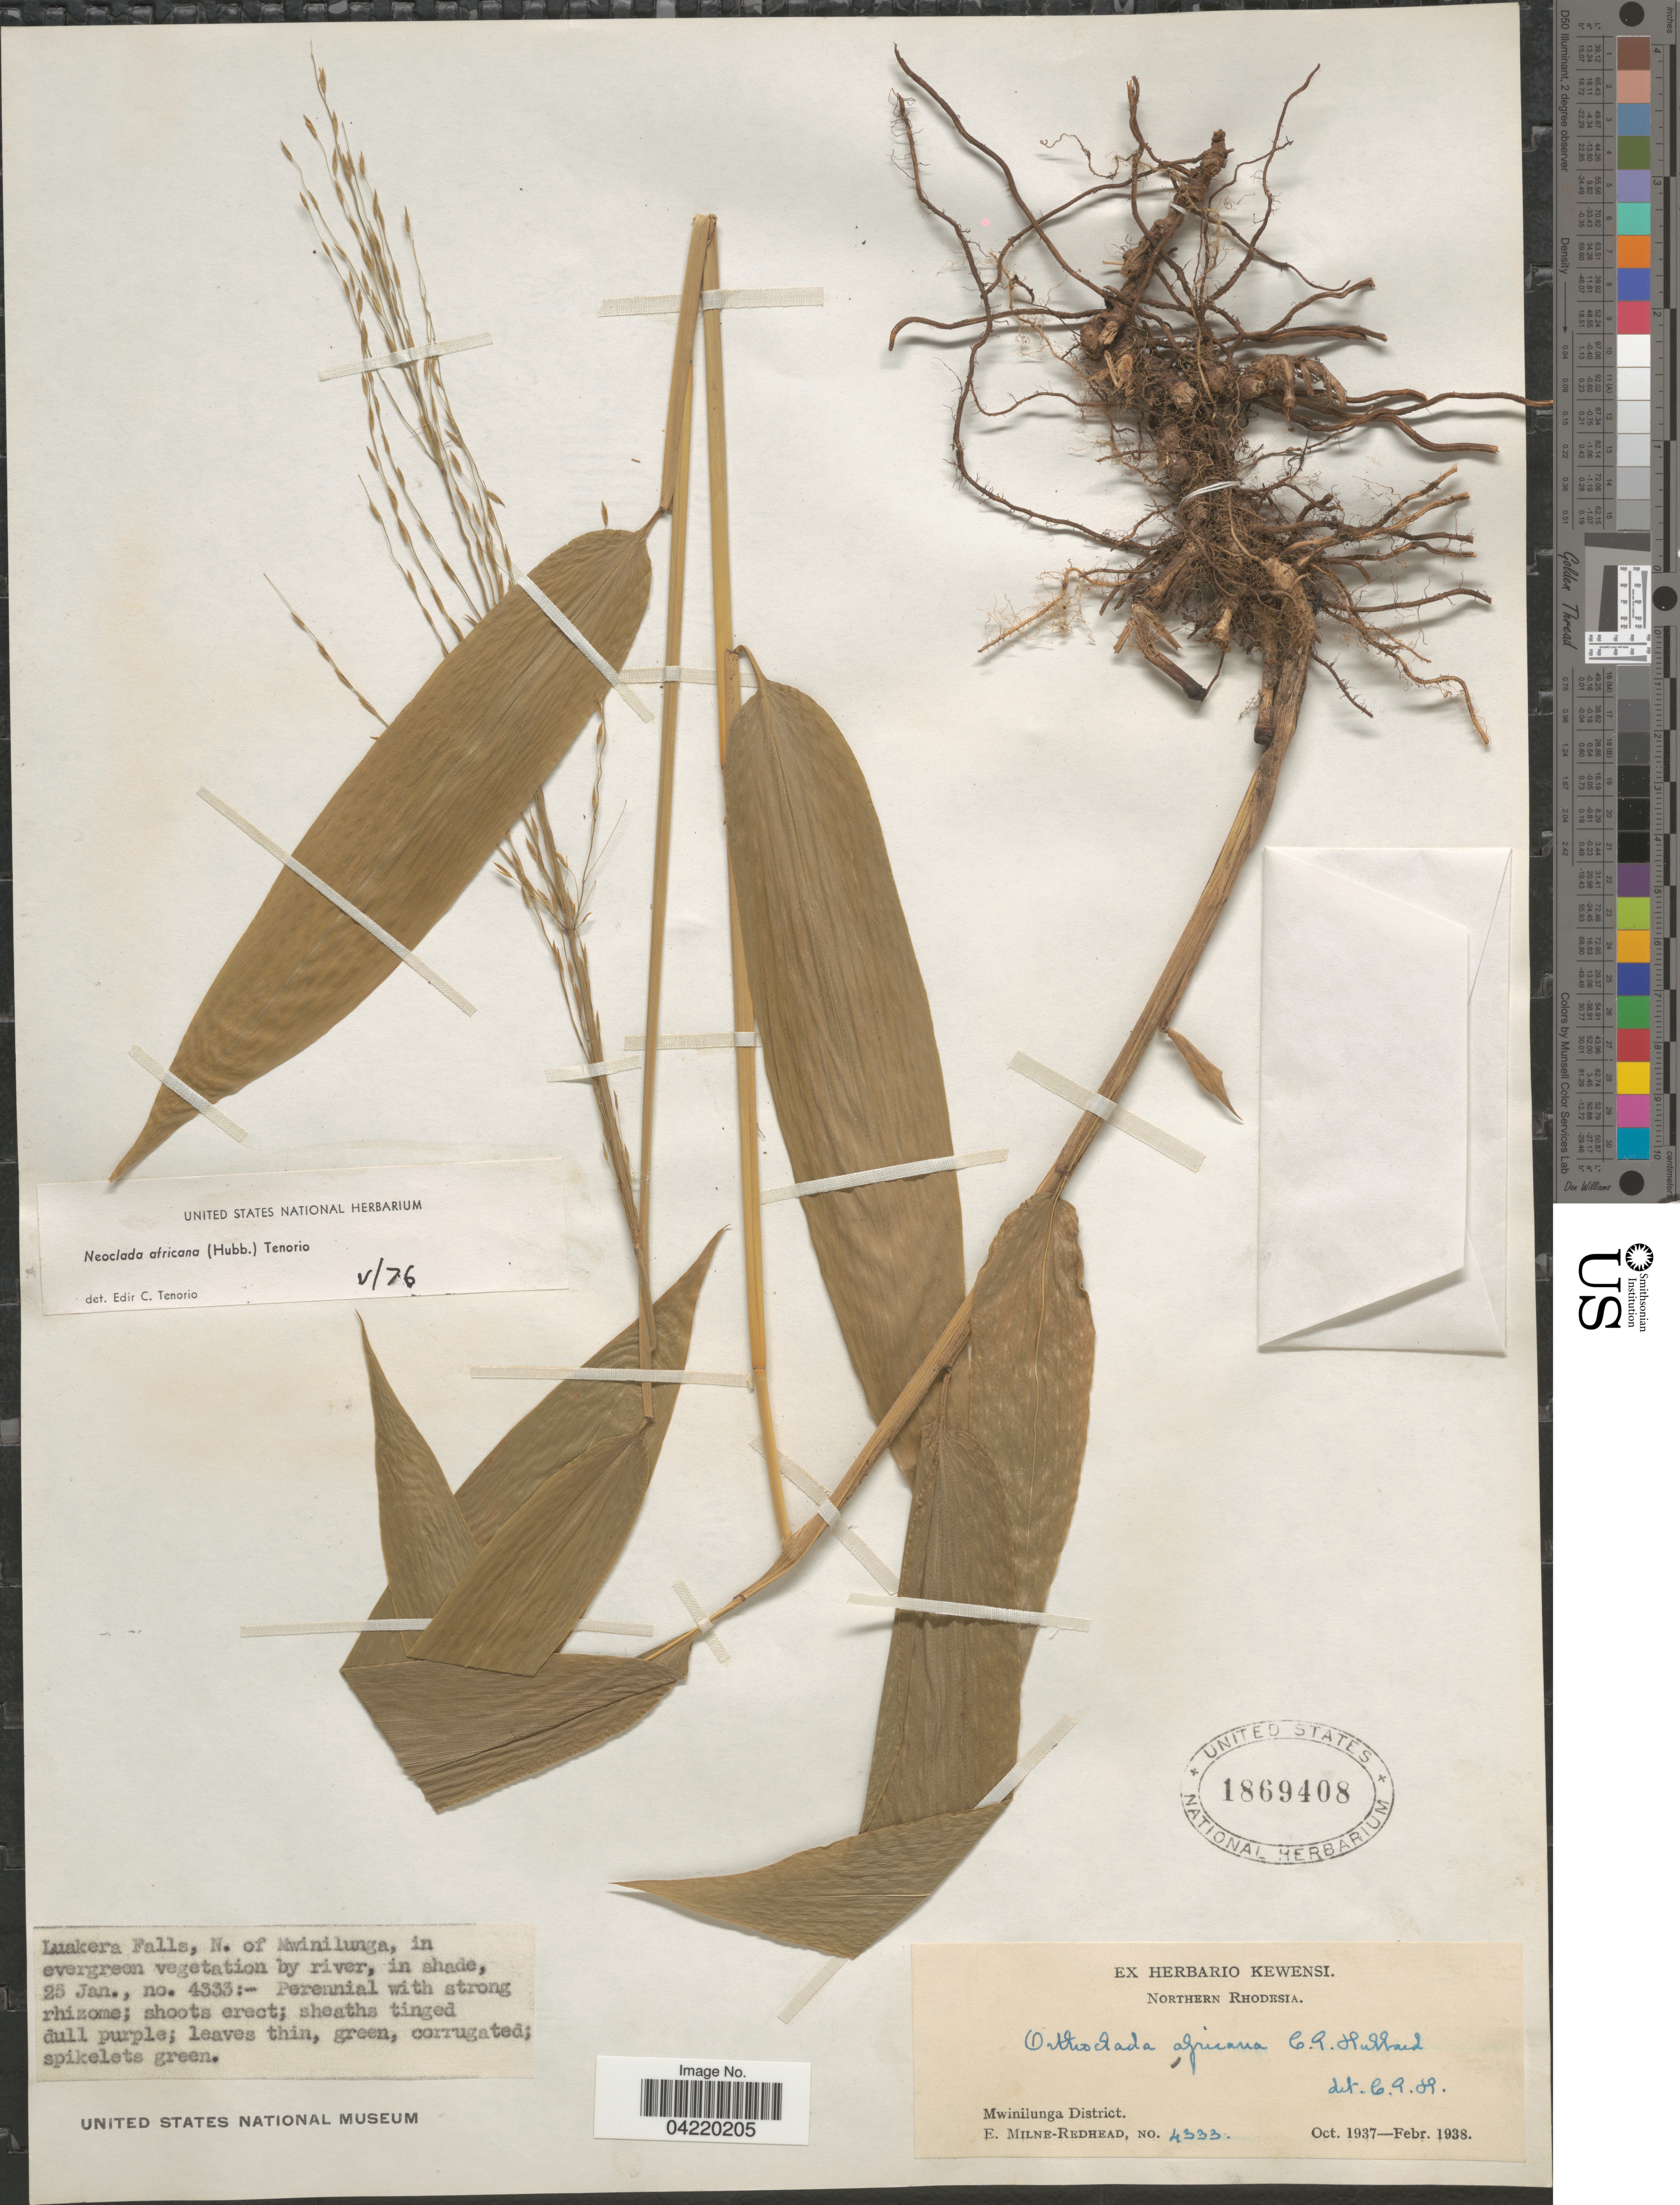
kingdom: Plantae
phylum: Tracheophyta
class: Liliopsida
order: Poales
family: Poaceae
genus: Orthoclada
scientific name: Orthoclada africana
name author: C.E. Hubb.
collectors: E. W. Milne-Redhead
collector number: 4333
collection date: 1938-01-25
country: Zambia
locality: Northern Rhodesia. Mwinilunga District. Luakera Falls, N. of Mwinilunga, in evergreen vegetation by river.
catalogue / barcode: US 1869408